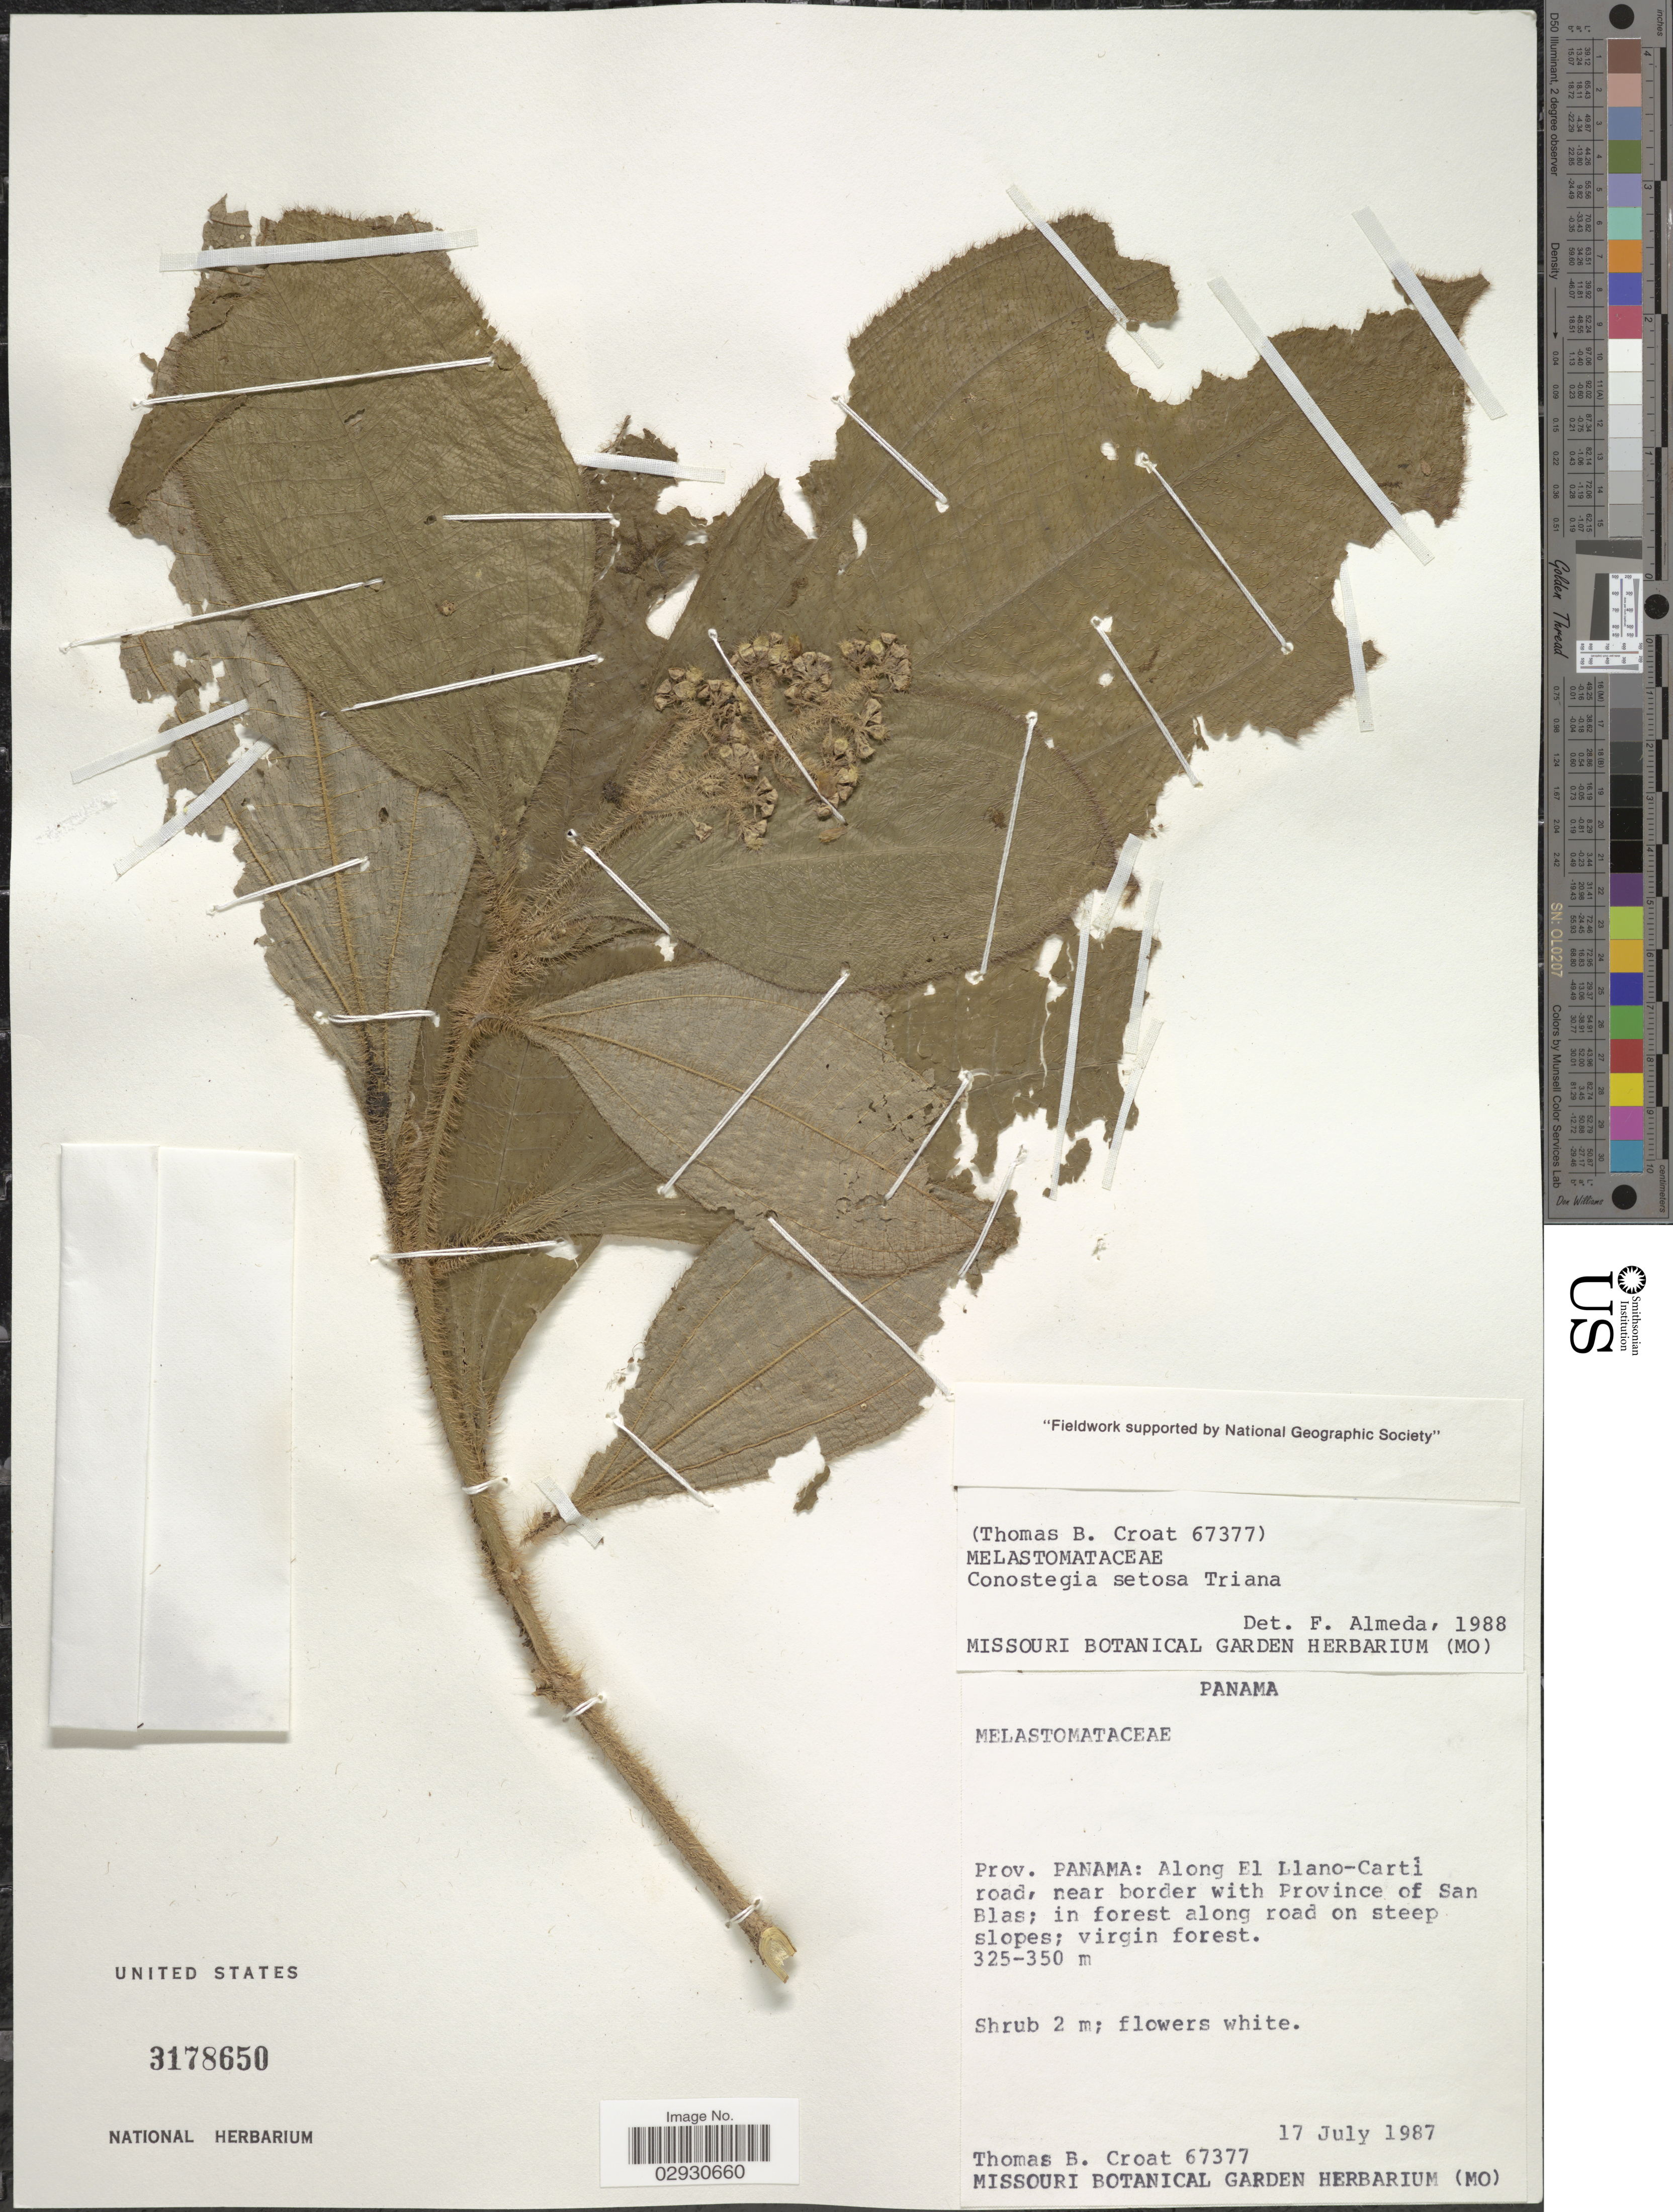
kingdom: Plantae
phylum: Tracheophyta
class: Magnoliopsida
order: Myrtales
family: Melastomataceae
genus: Conostegia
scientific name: Conostegia setosa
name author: Triana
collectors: T. B. Croat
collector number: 67377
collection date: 1987-07-17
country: Panama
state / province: Panamá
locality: Prov. Panama: Along El Llano-Carti road, near border with Province of San Blas; in forest along road on steep slopes; virgin forest.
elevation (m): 325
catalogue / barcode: US 3178650